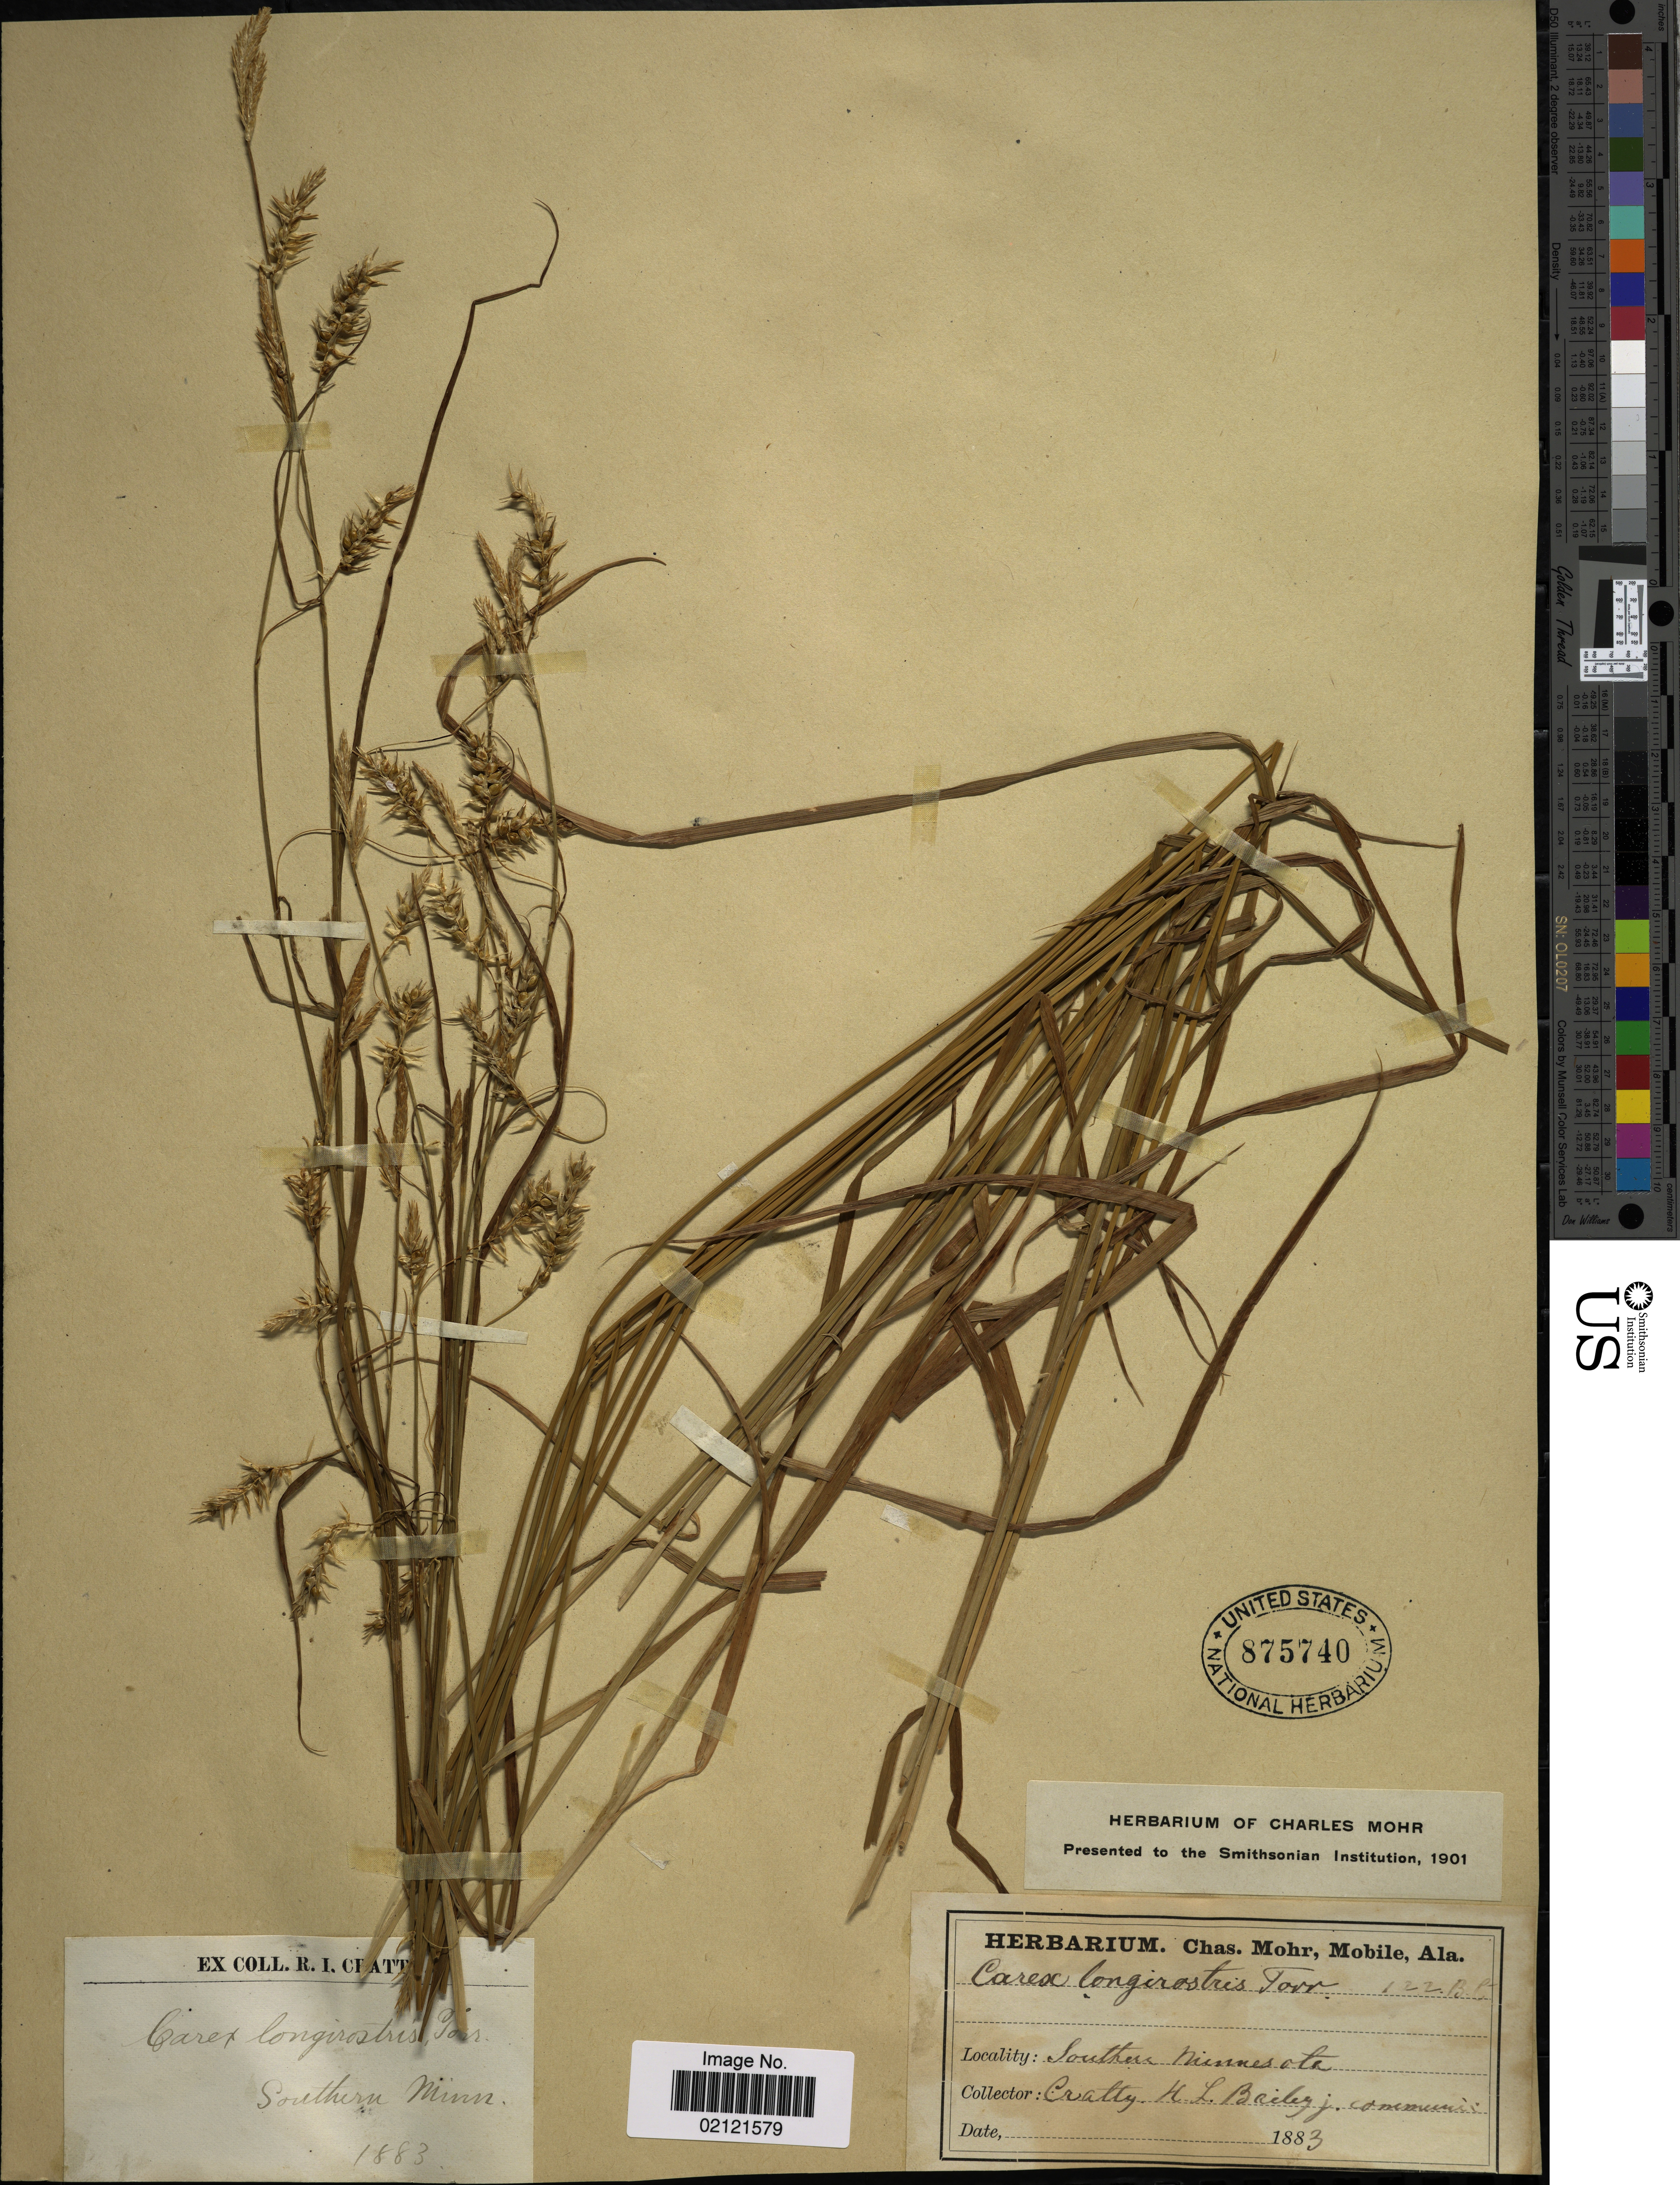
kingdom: Plantae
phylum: Tracheophyta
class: Liliopsida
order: Poales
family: Cyperaceae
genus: Carex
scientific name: Carex sprengelii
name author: Dewey ex Spreng.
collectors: -. Cratty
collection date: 1883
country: United States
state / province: Minnesota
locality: Southern Minnesota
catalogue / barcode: US 875740